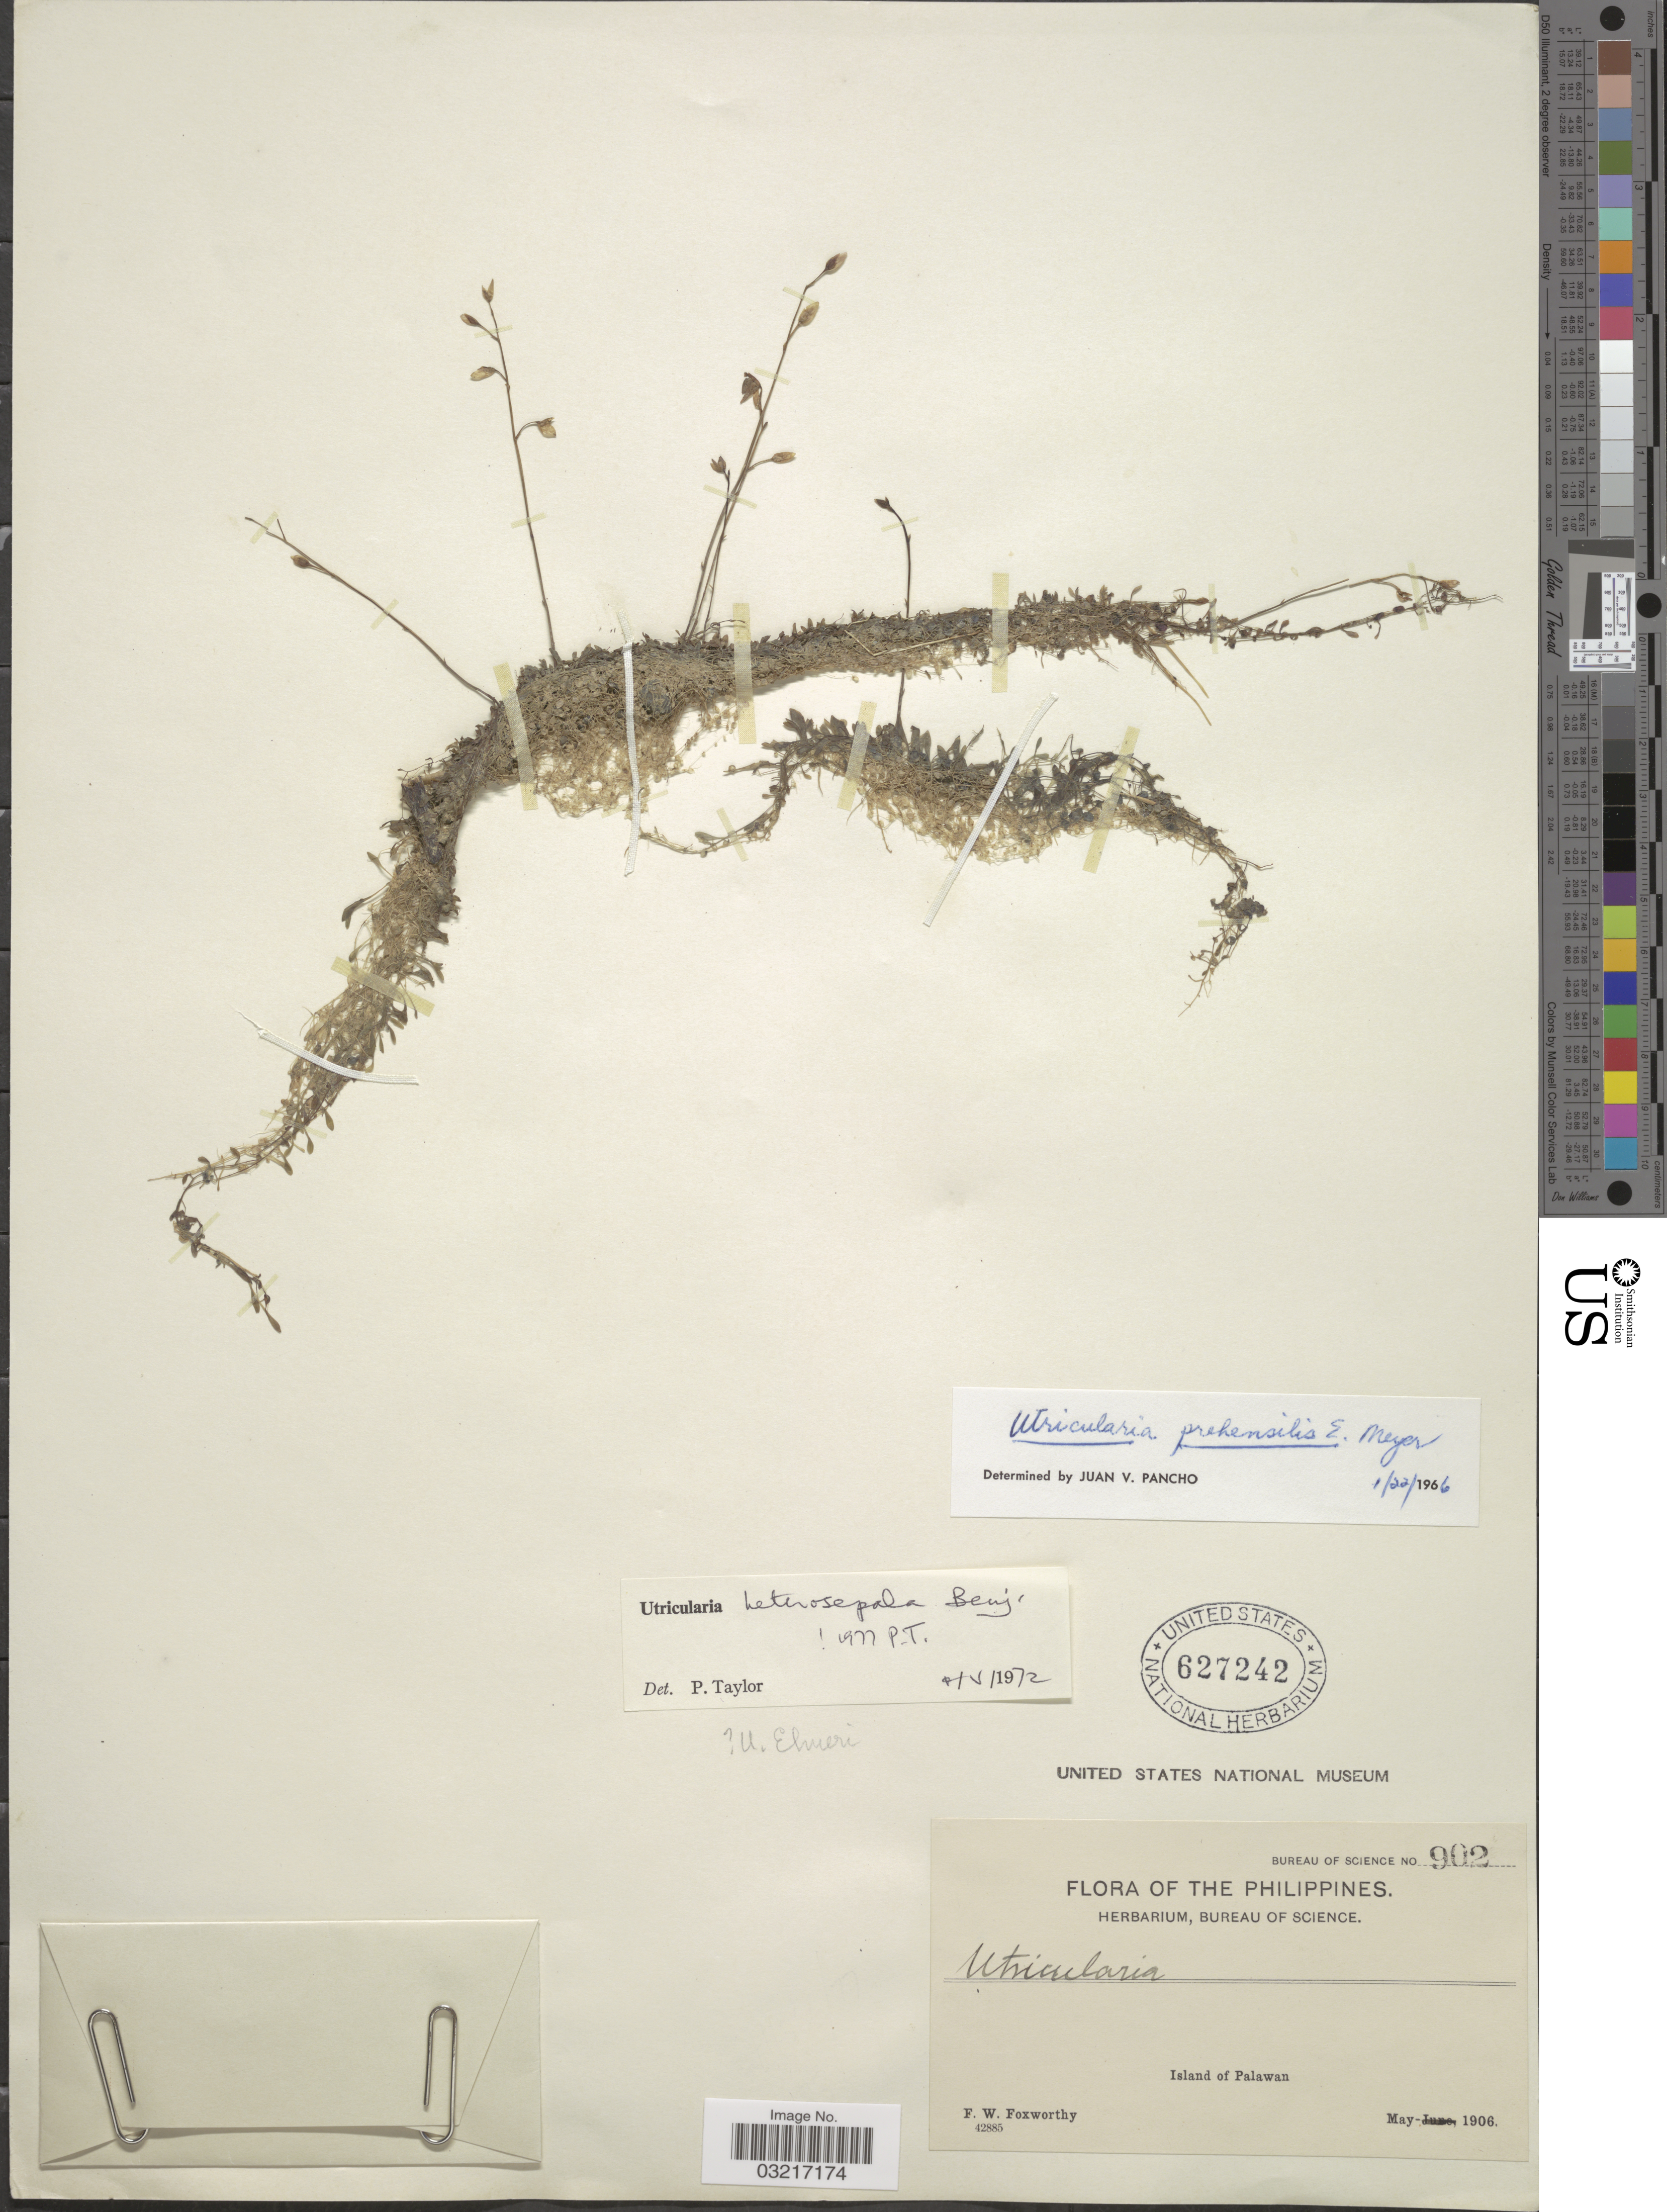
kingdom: Plantae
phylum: Tracheophyta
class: Magnoliopsida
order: Lamiales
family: Lentibulariaceae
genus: Utricularia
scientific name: Utricularia heterosepala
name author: Benj.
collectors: F. W. Foxworthy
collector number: Bureau of Science 902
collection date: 1906-05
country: Philippines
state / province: Mimaropa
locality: Island of Palawan.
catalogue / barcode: US 627242